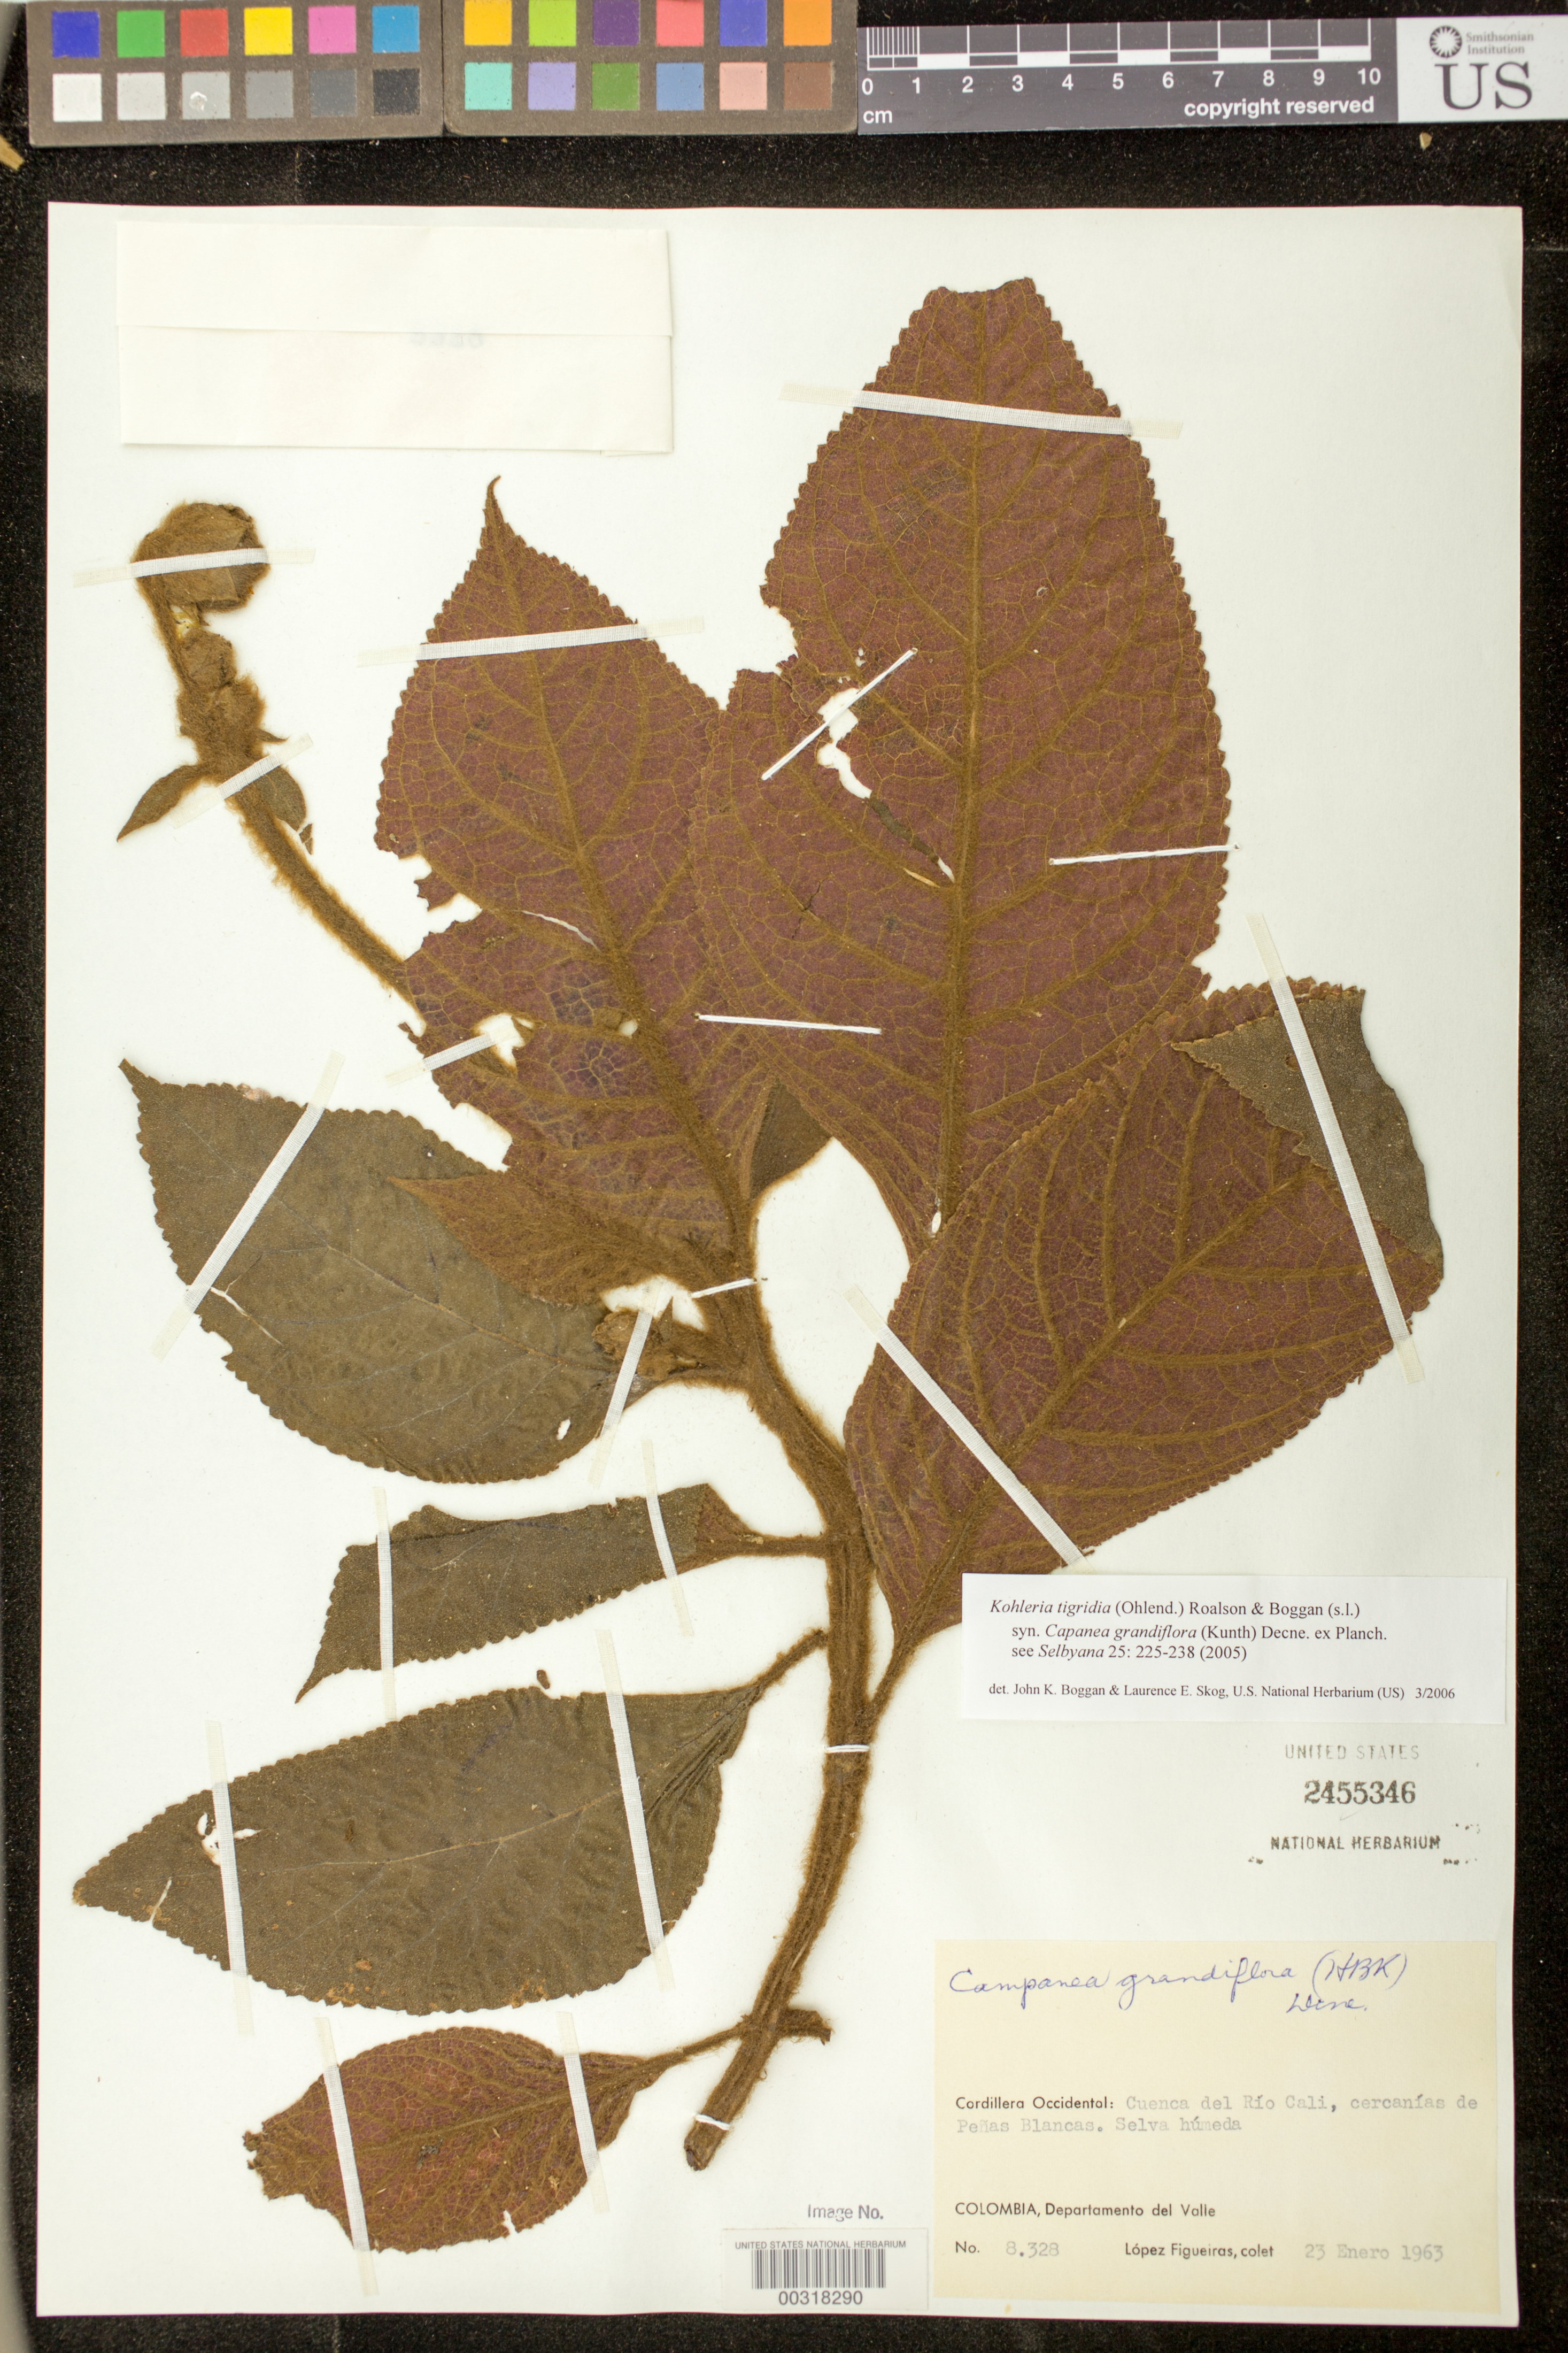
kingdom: Plantae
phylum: Tracheophyta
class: Magnoliopsida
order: Lamiales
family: Gesneriaceae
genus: Kohleria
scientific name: Kohleria tigridia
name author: (Ohlend.) Roalson & Boggan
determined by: Boggan, J. K.; Skog, L. E.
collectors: M. López Figueiras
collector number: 8328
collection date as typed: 23 Jan 1963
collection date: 1963-01-23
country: Colombia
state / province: Valle del Cauca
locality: Cordillera Occidental, Cuenca del Rio Cali, cercanias de Peñas Blancas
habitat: Selva húmeda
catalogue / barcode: US 2455346